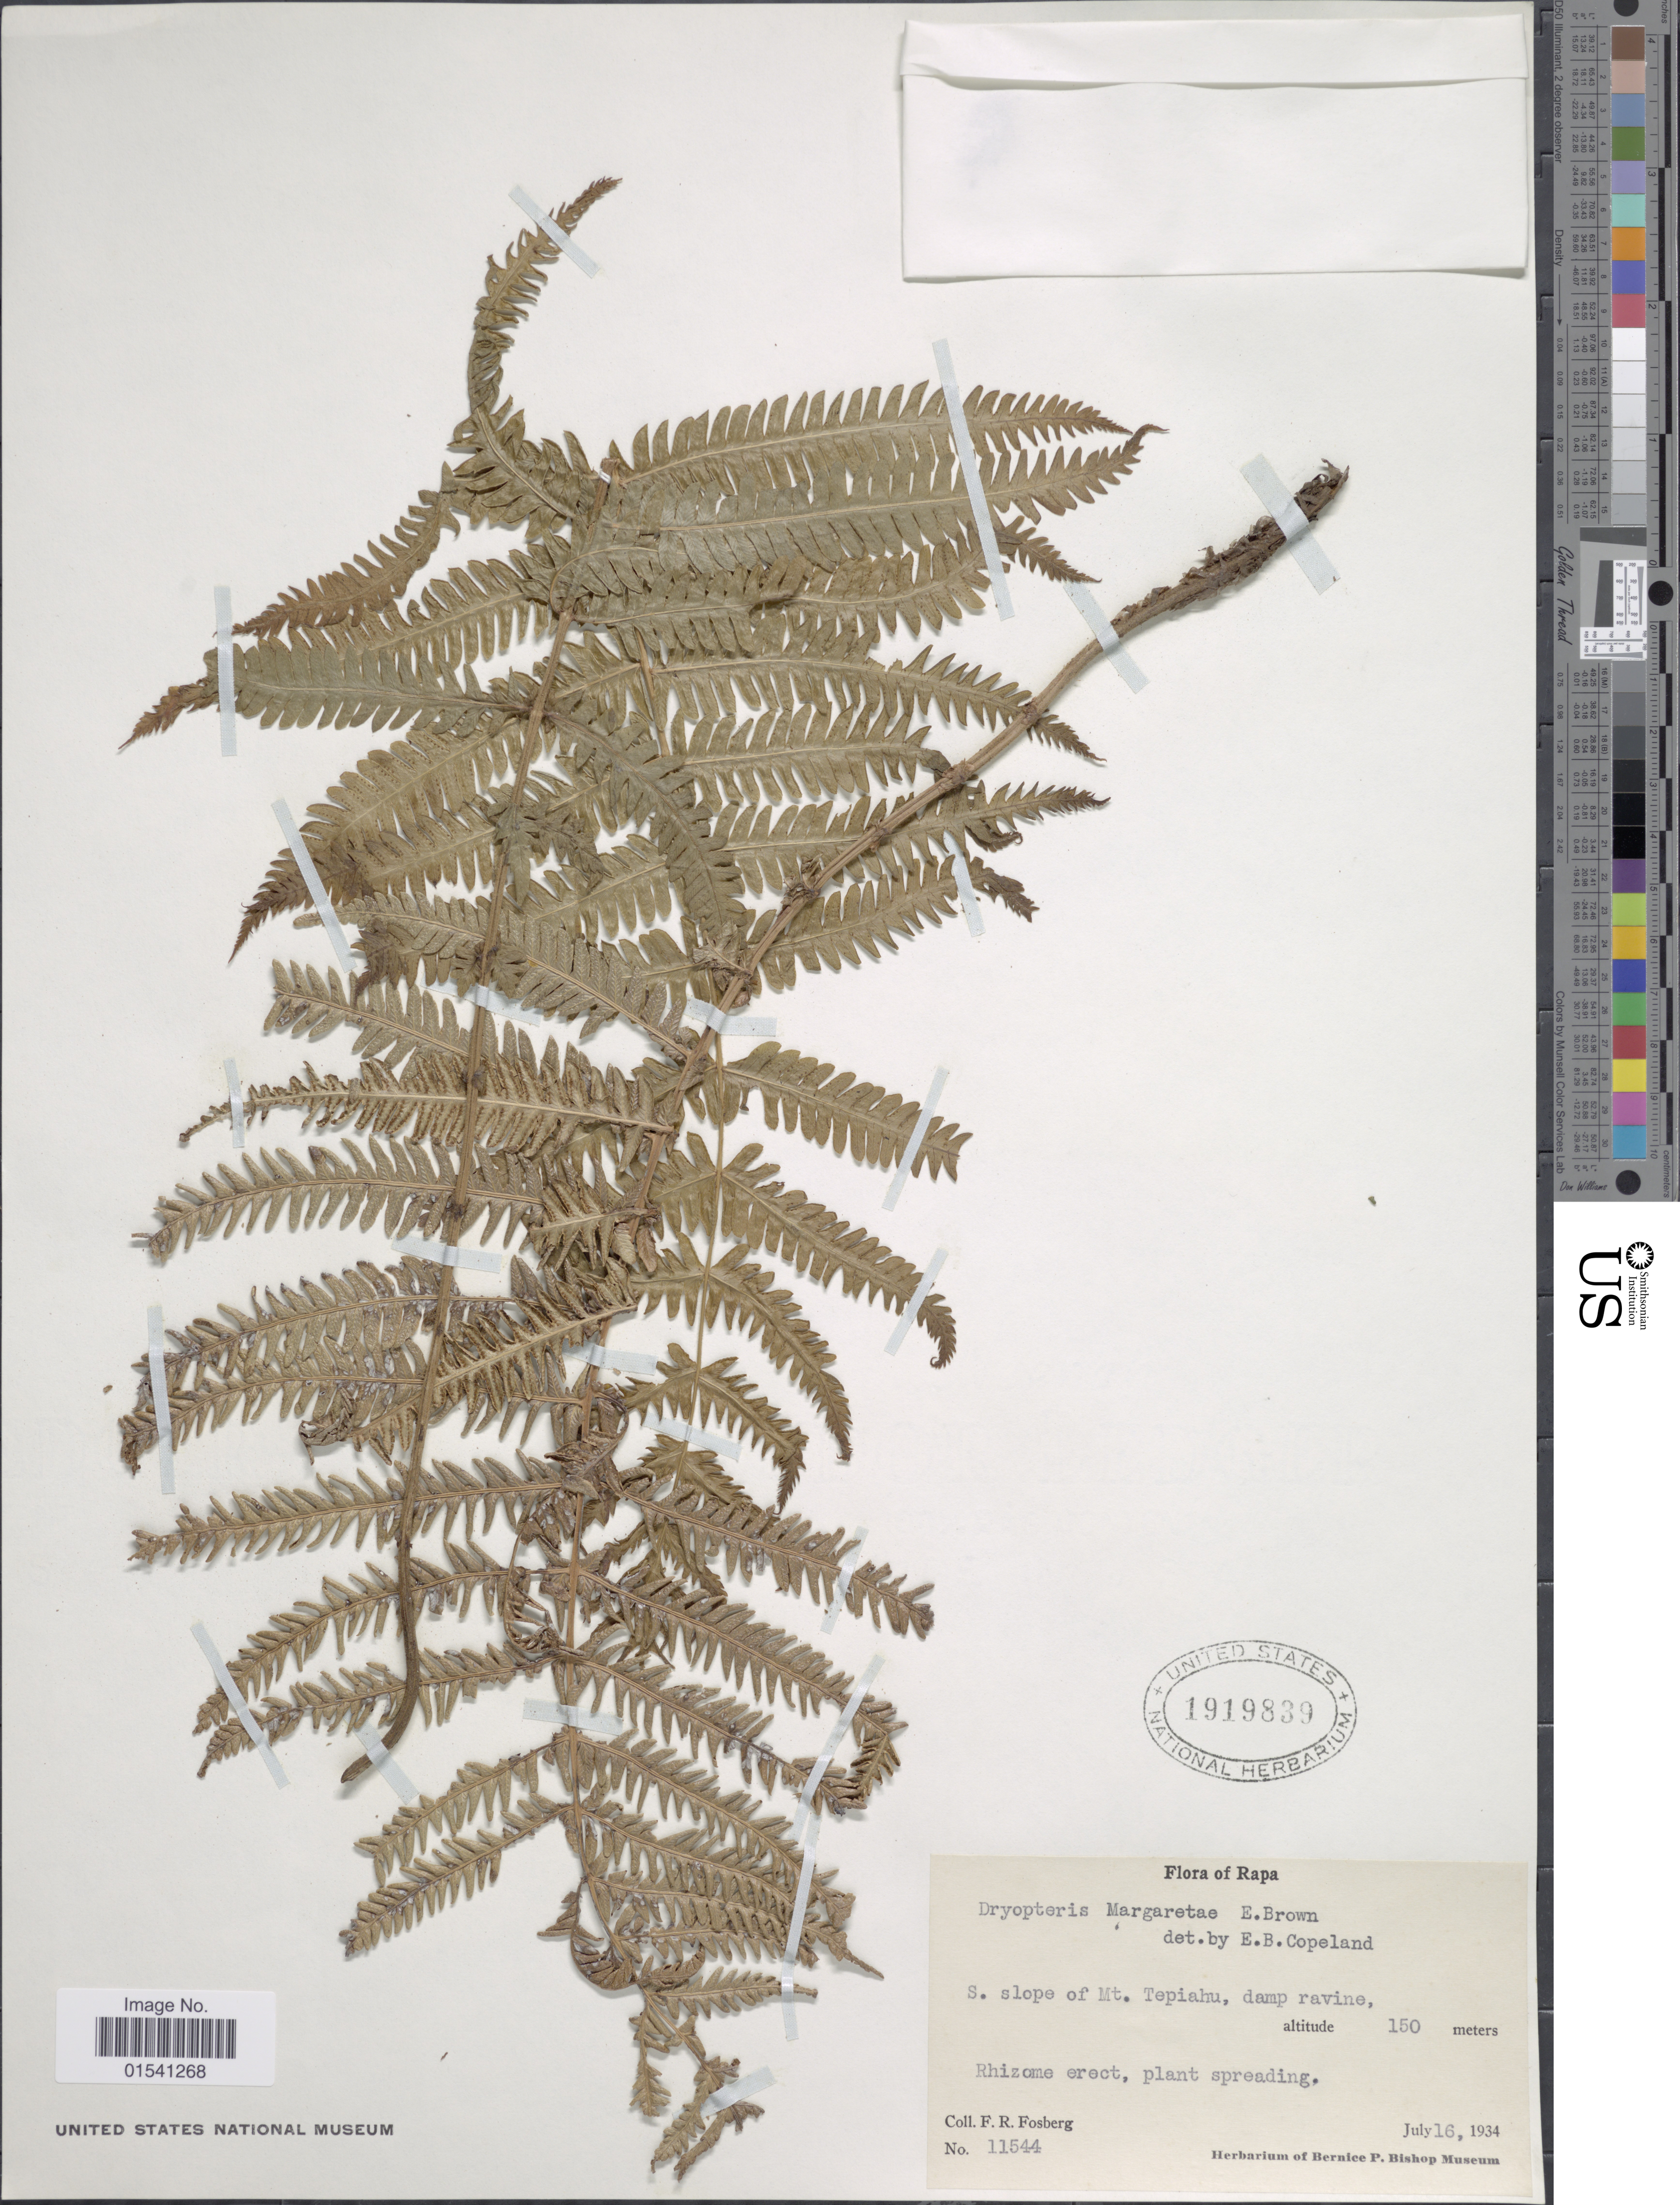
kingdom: Plantae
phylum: Tracheophyta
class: Polypodiopsida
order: Polypodiales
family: Thelypteridaceae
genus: Amauropelta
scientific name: Amauropelta margaretae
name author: (E.D. Br.) Holttum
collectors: F. R. Fosberg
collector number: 11544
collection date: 1934-07-16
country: French Polynesia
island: Rapa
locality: Rapa, S slope of Mt Tepiahu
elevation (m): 150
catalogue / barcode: US 1919839